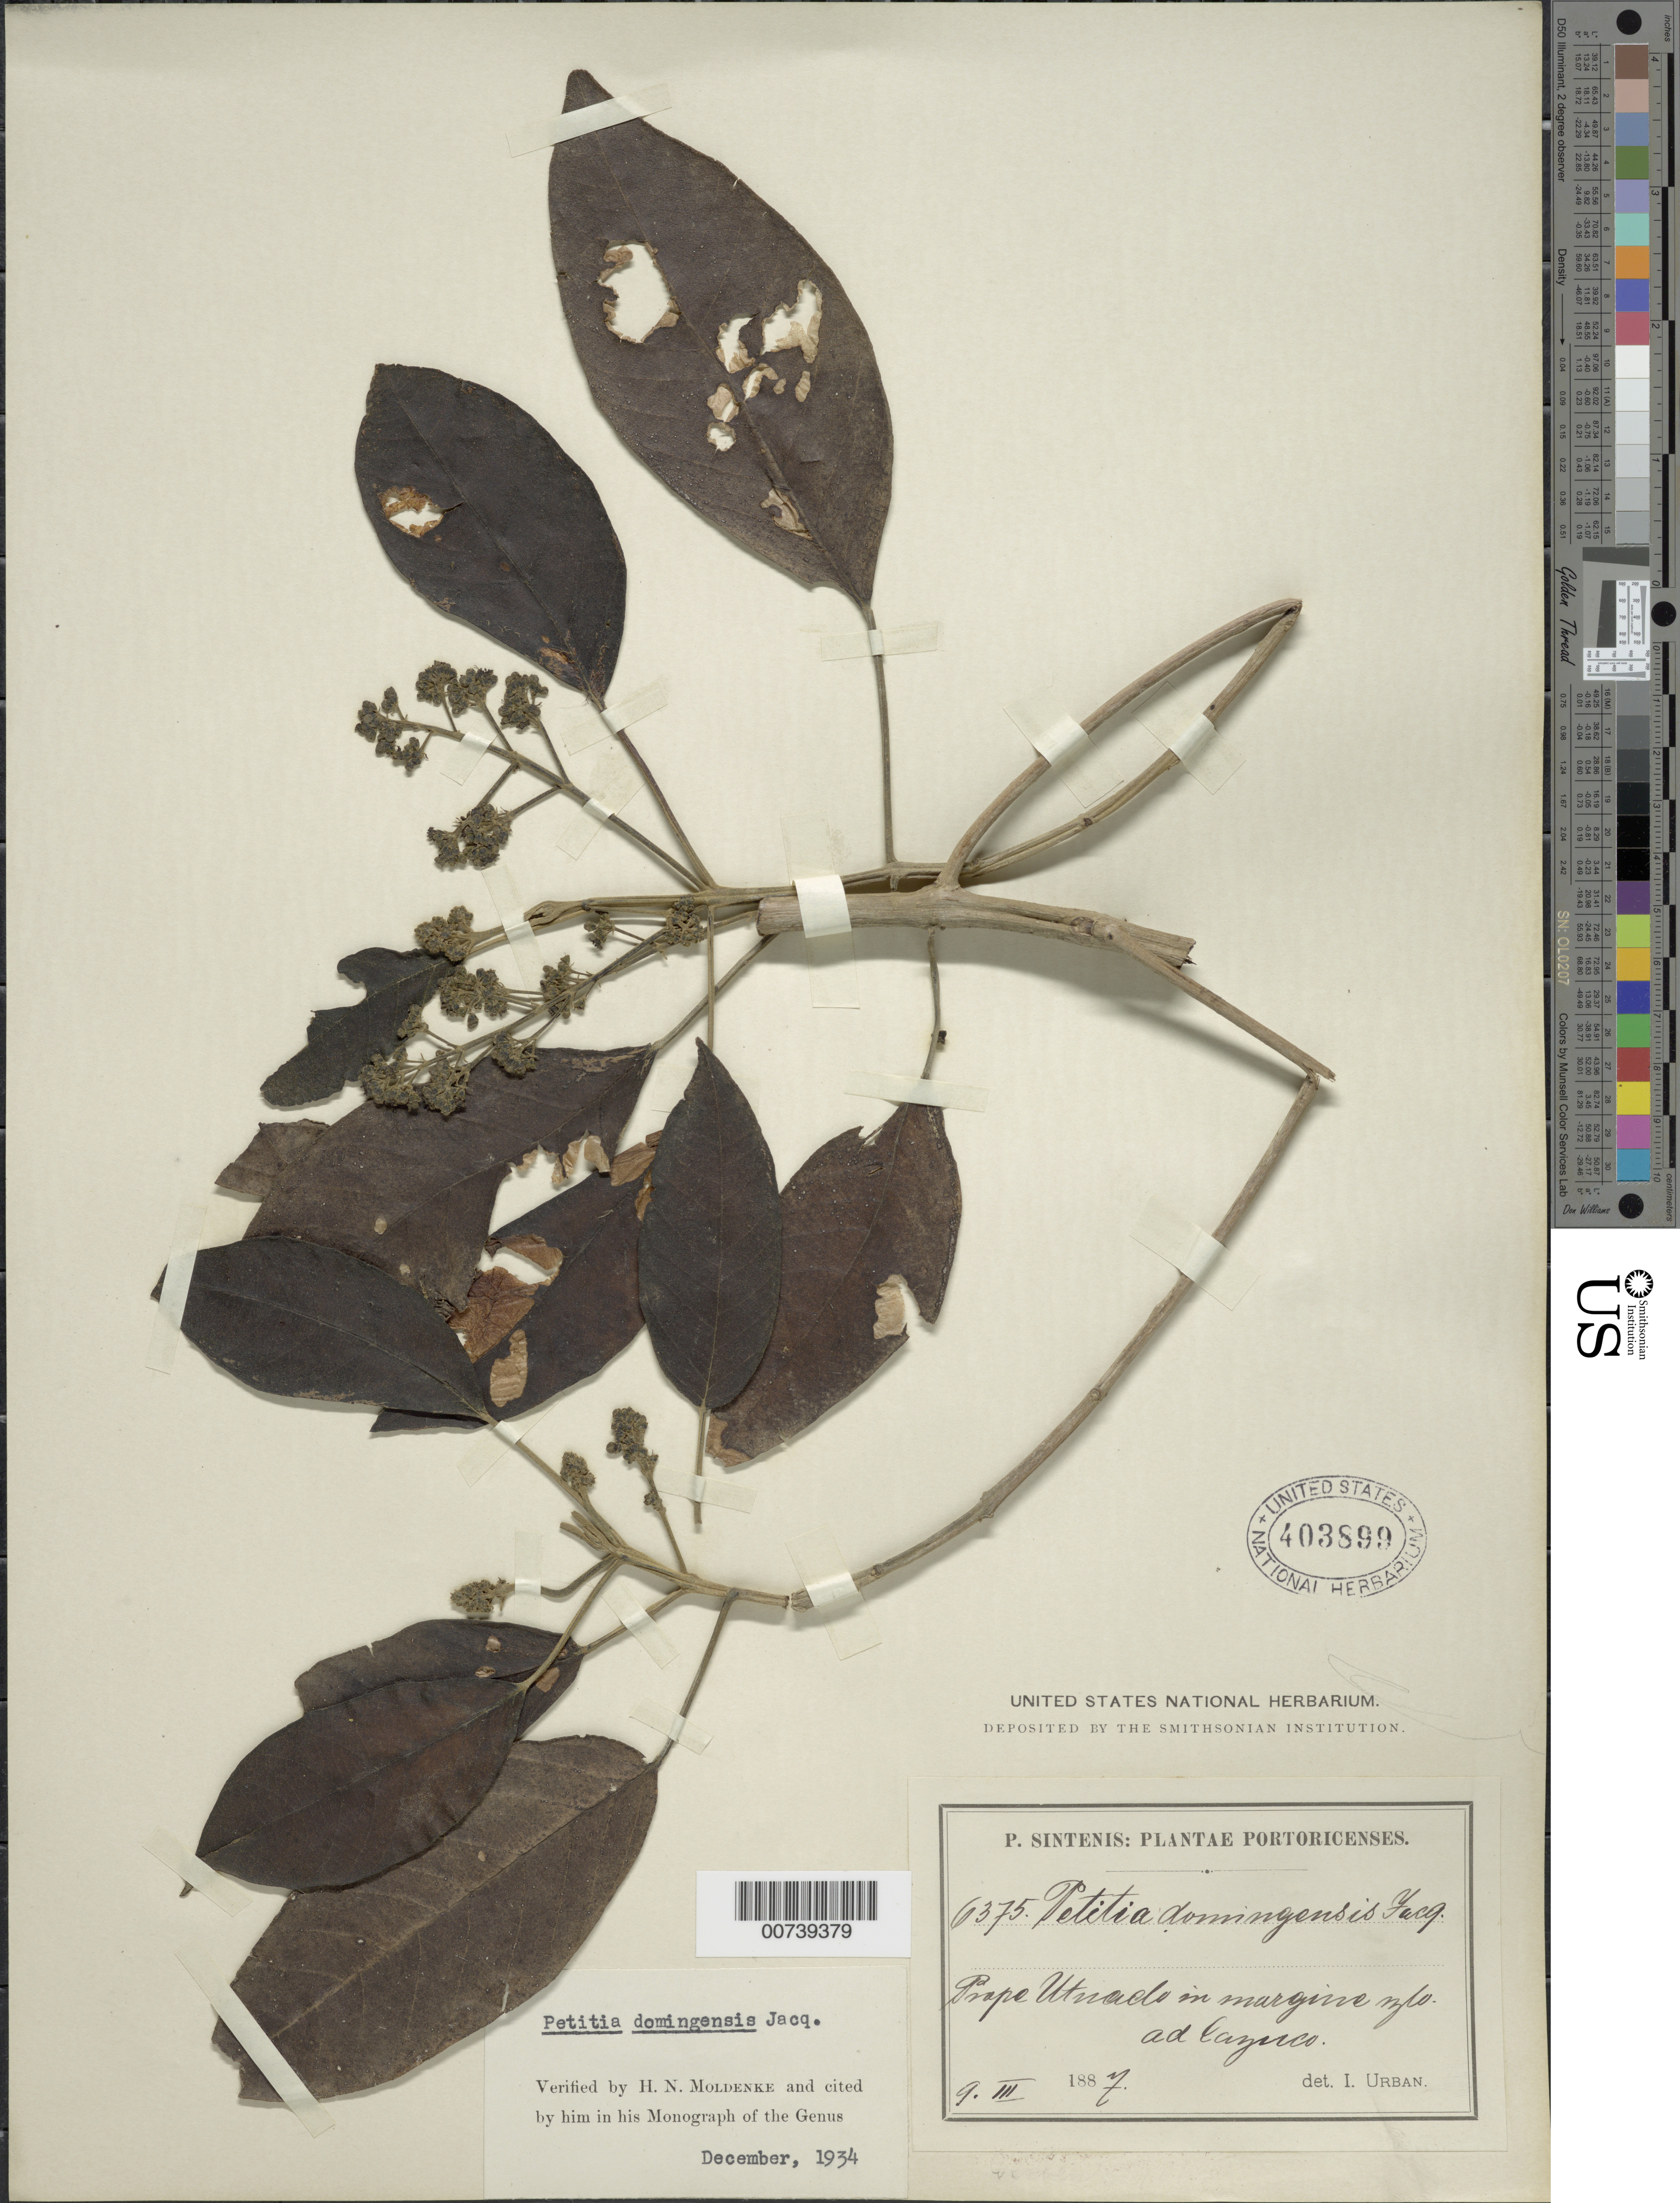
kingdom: Plantae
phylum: Tracheophyta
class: Magnoliopsida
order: Lamiales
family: Lamiaceae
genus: Petitia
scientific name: Petitia domingensis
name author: Jacq.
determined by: Moldenke, H. N.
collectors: P. Sintenis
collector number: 6375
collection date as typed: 09 Mar 1887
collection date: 1887-03-09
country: Puerto Rico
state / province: Utuado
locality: Prope Utuado in margine sylv. Ad Cayuco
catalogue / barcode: US 403899